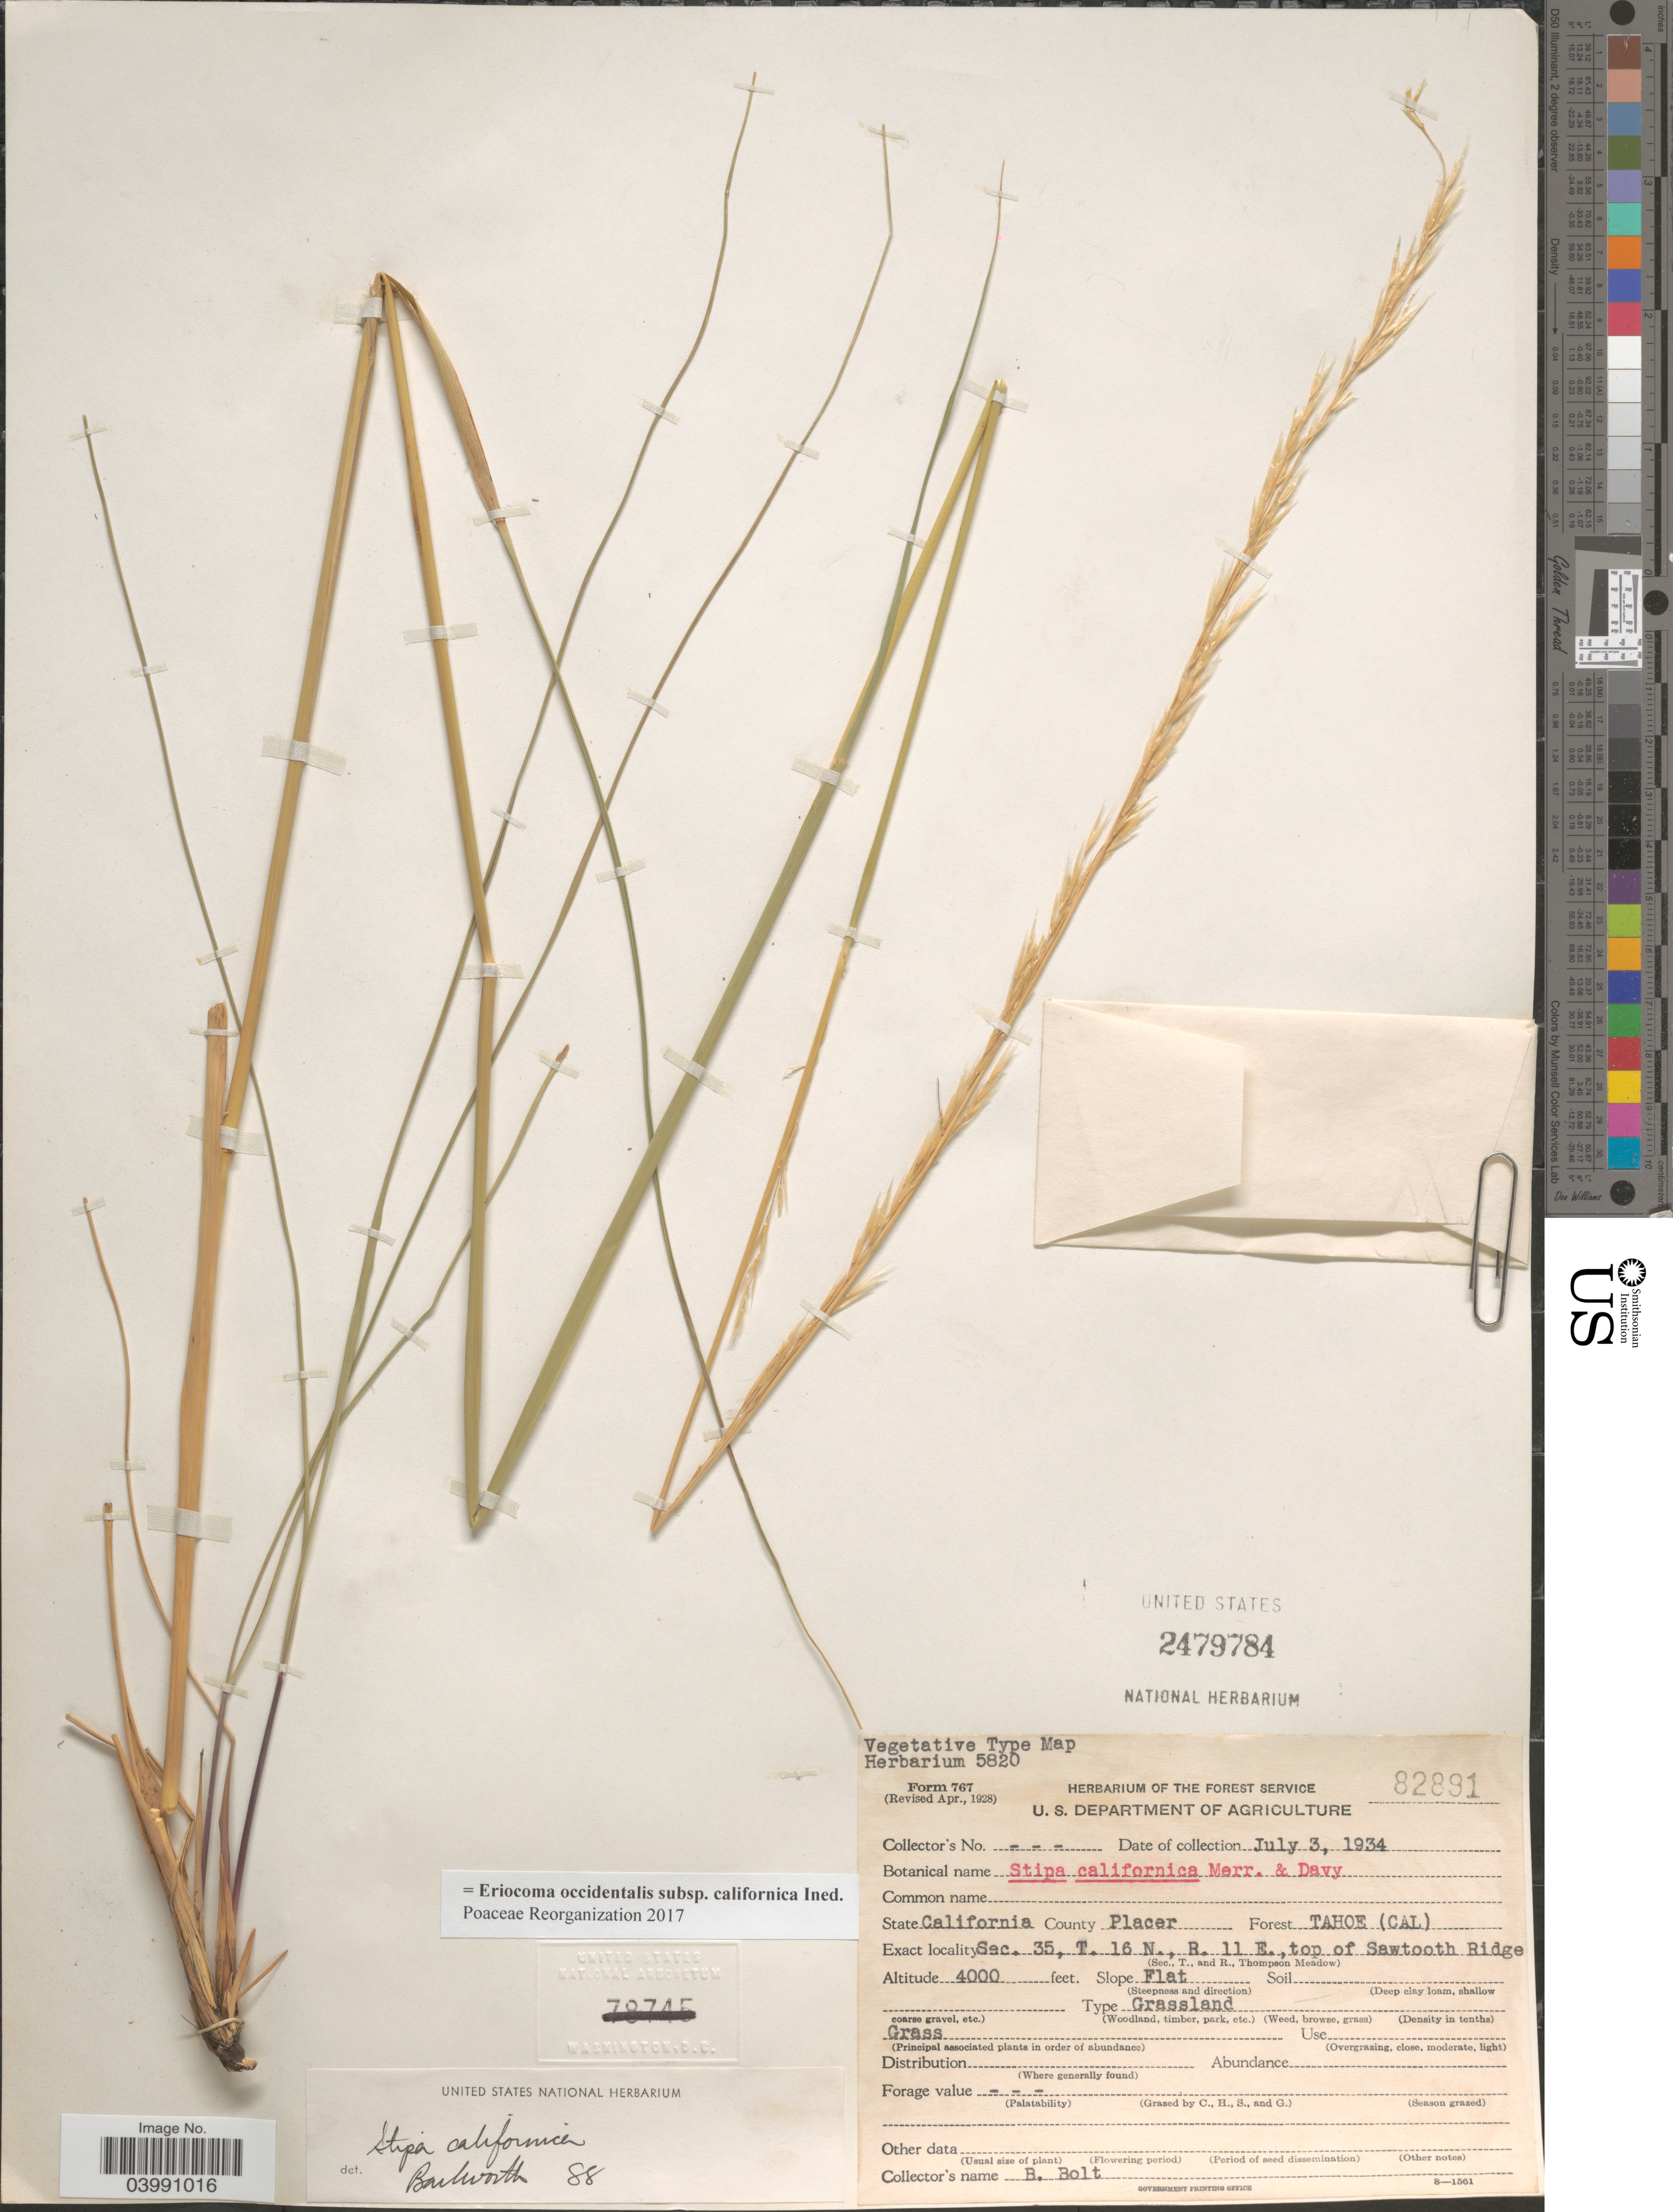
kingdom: Plantae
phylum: Tracheophyta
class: Liliopsida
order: Poales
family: Poaceae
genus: Eriocoma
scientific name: Eriocoma occidentalis subsp. californica ined.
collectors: B. Bolt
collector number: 82891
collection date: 1934-07-03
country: United States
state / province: California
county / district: Placer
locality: County Placer. Forest Tahoe (Cal.). Sec. 35, T. 16 N., R. 11 E., top of Sawtooth Ridge.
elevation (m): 1219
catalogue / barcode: US 2479784